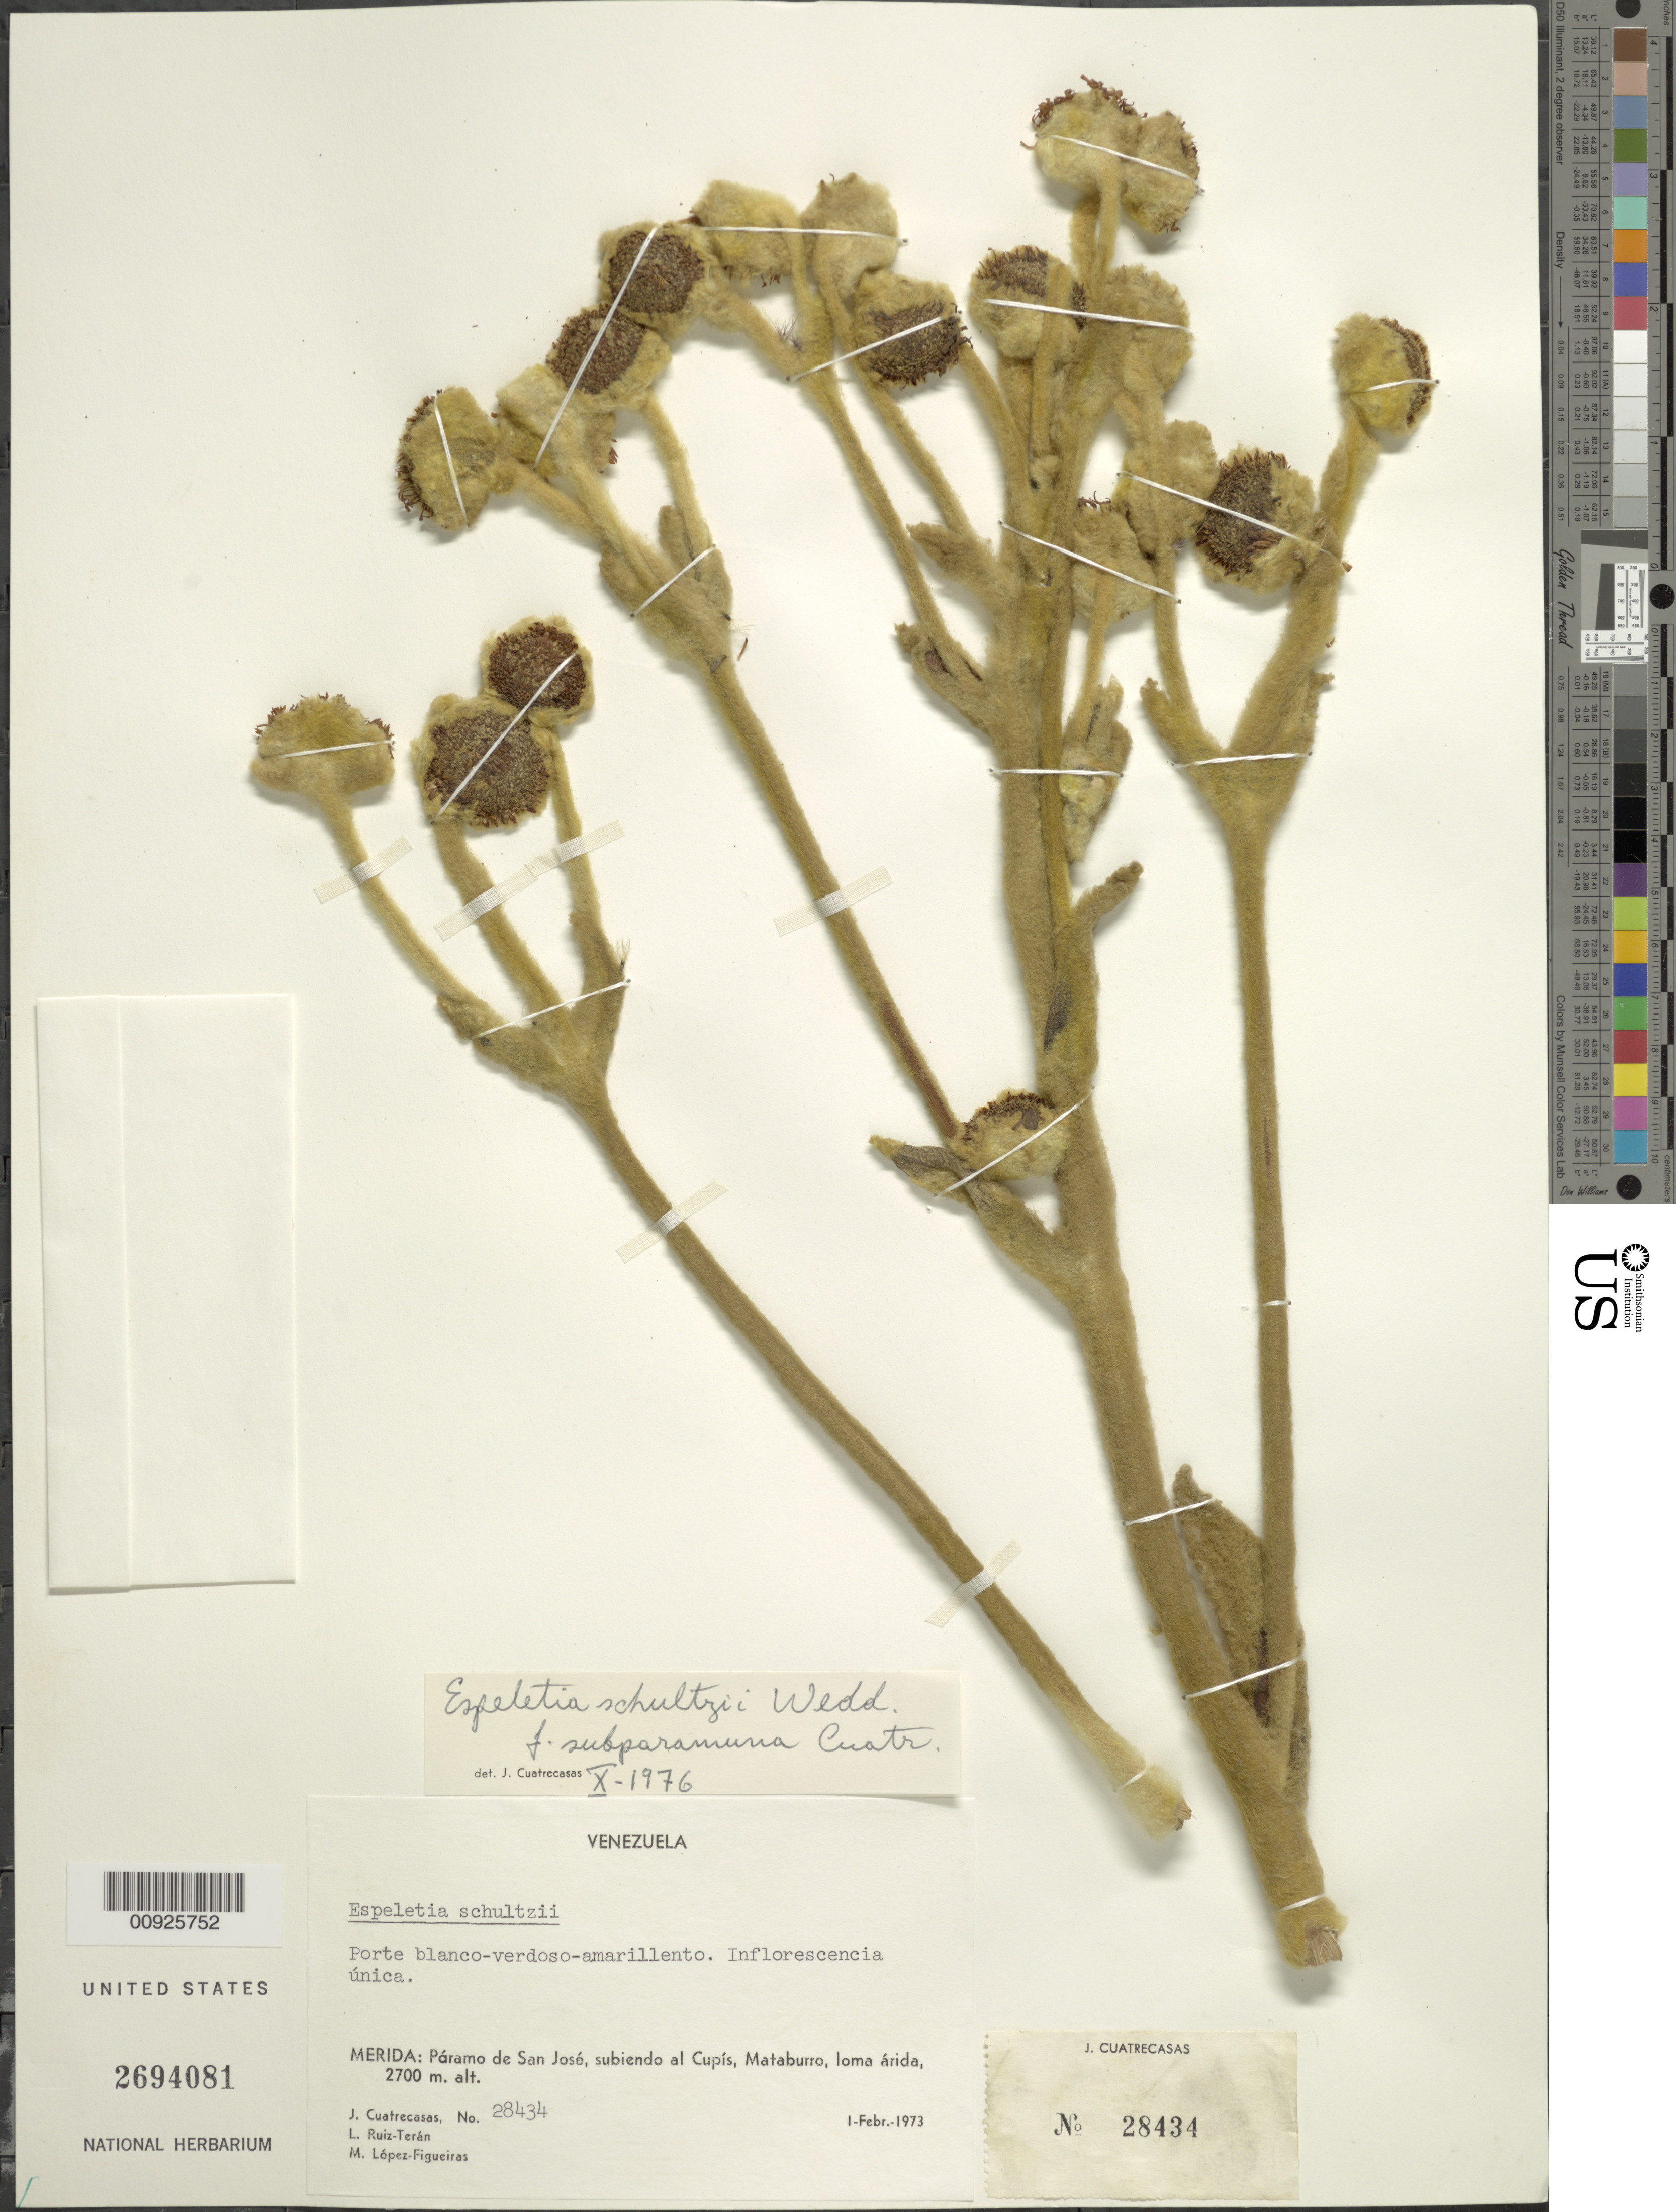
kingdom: Plantae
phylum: Tracheophyta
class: Magnoliopsida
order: Asterales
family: Asteraceae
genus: Espeletia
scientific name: Espeletia schultzii var. subparamuna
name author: Cuatrec.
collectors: J. Cuatrecasas, L. E. Ruíz-Terán & M. López Figueiras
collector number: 28434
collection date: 1973-02-01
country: Venezuela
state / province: Mérida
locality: P. de San José. Páramo de San José, subiendo al Cupís, Mataburro, loma árida.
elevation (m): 2700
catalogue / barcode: US 2694081